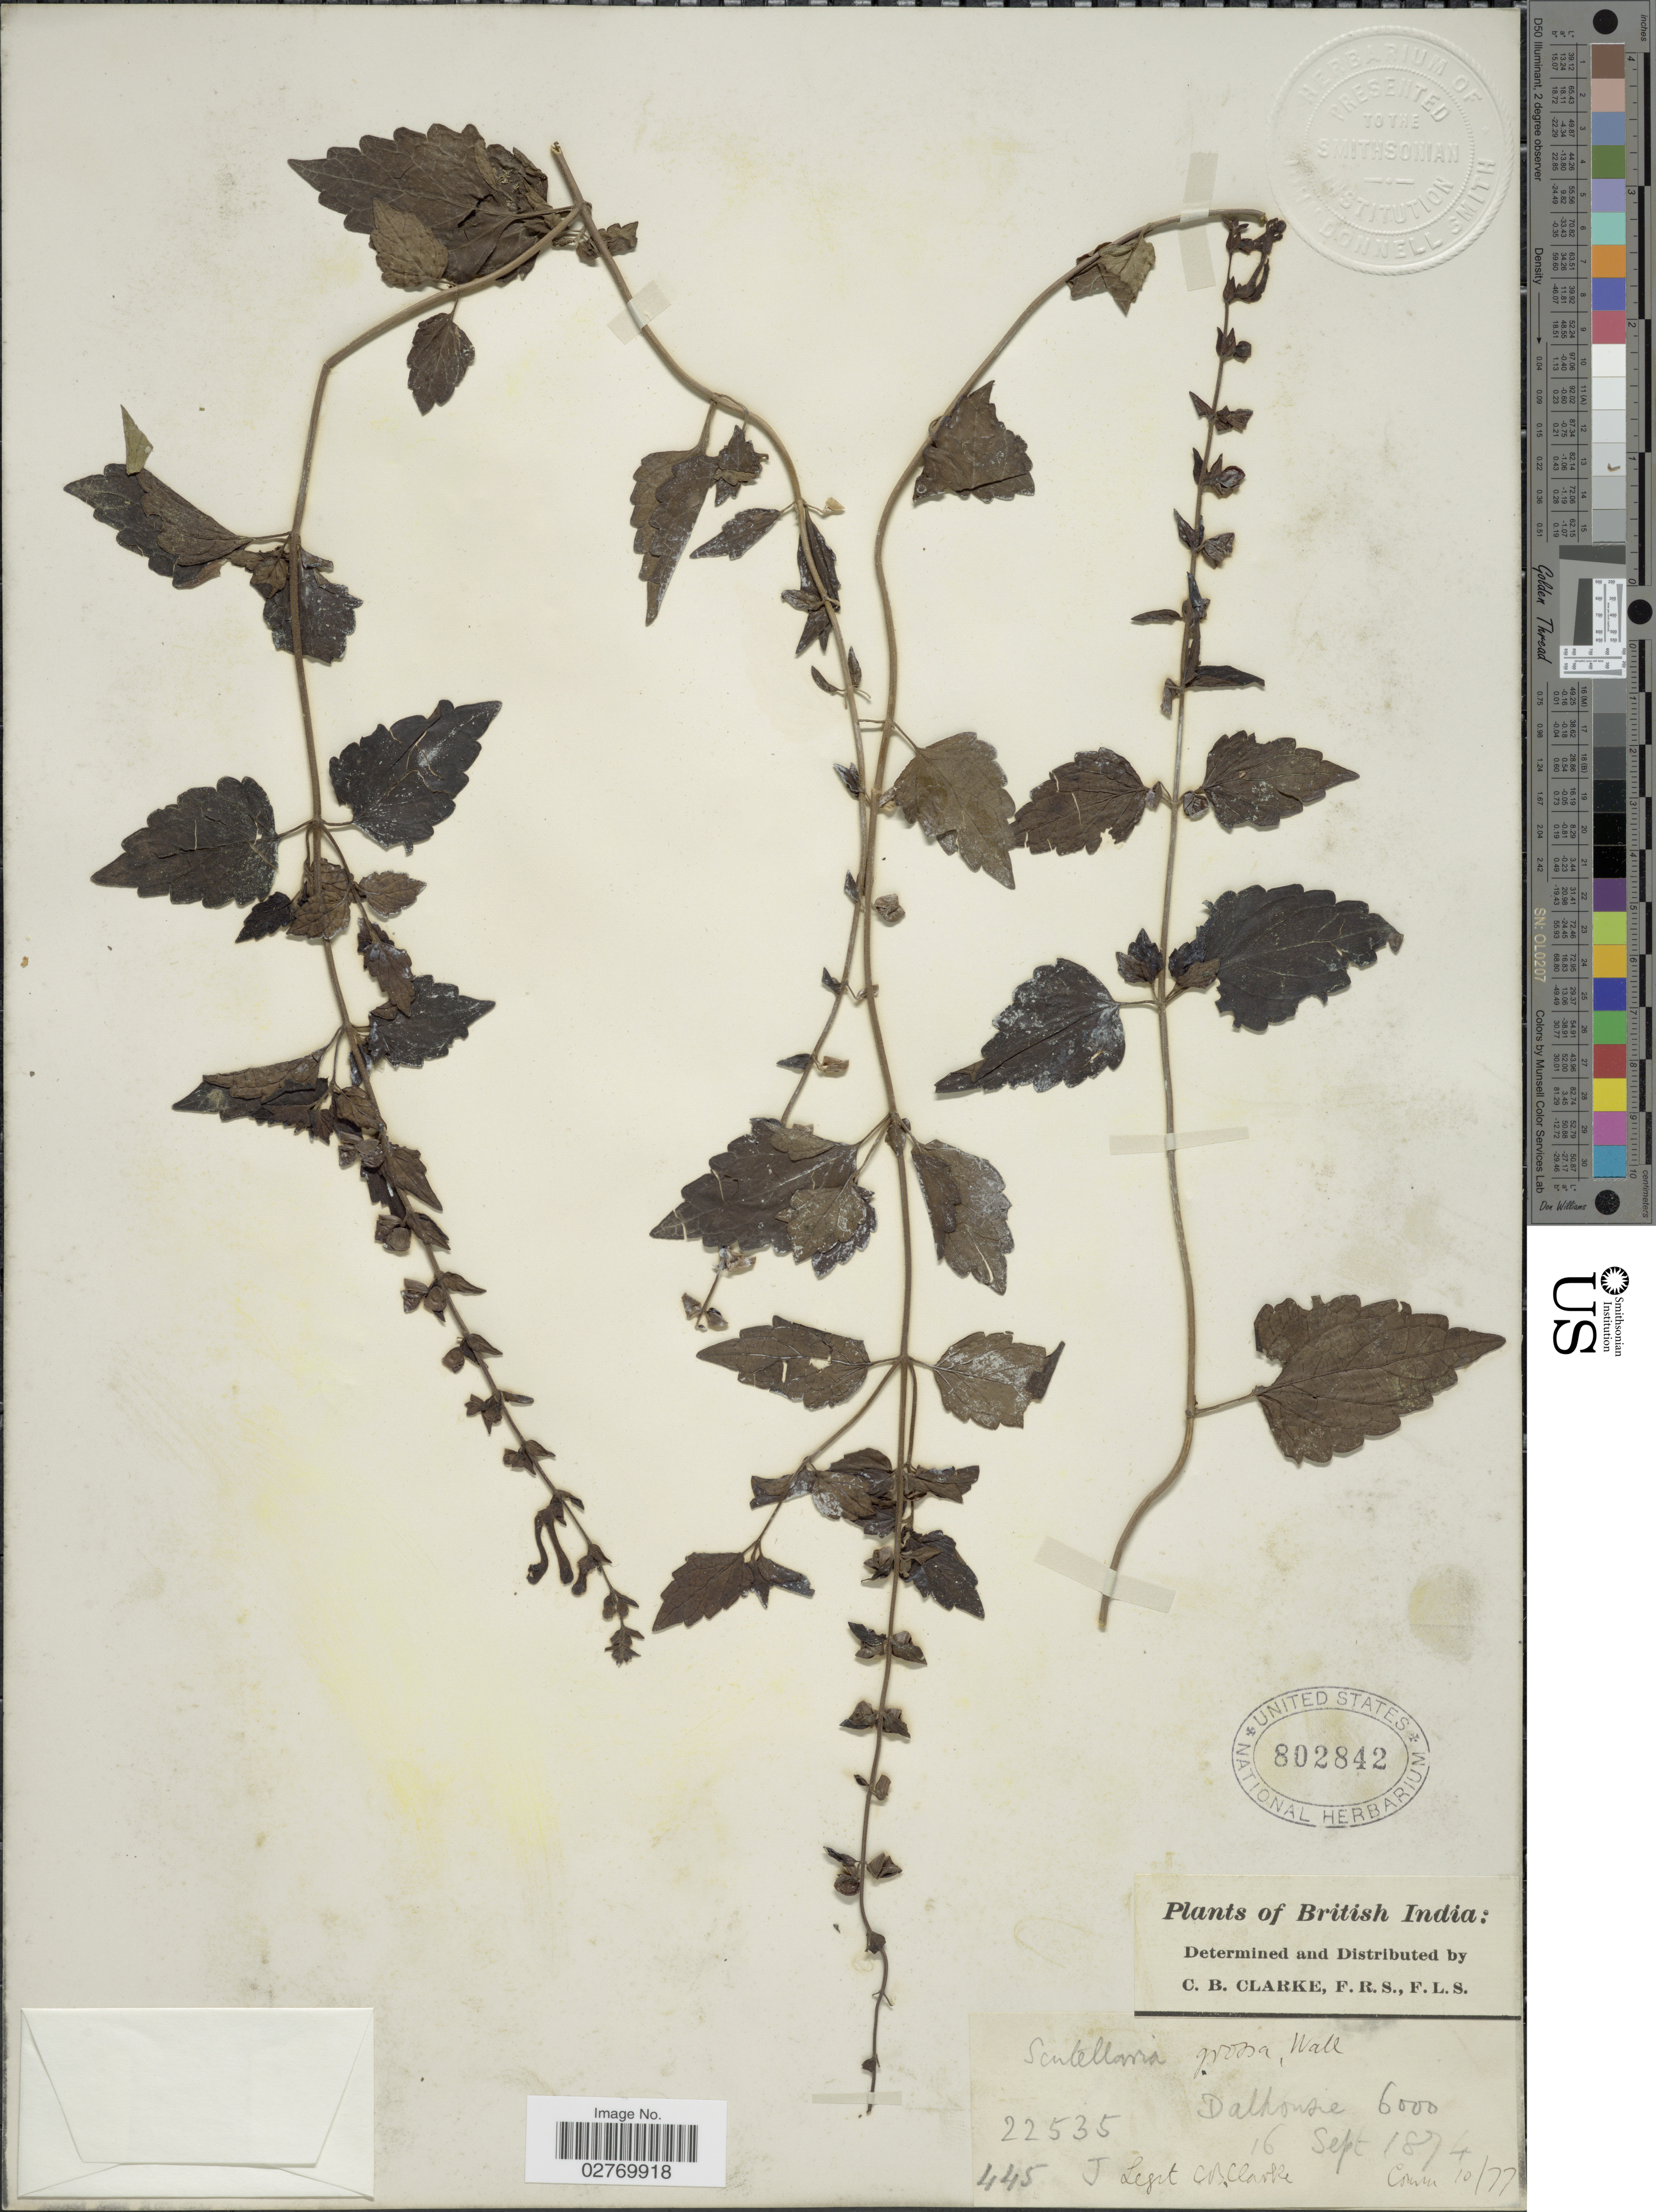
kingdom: Plantae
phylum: Tracheophyta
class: Magnoliopsida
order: Lamiales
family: Lamiaceae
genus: Scutellaria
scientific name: Scutellaria grossa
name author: Wall.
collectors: C. B. Clarke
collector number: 22535/445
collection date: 1874-09-16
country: India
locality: British India. Dalhousie.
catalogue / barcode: US 802842